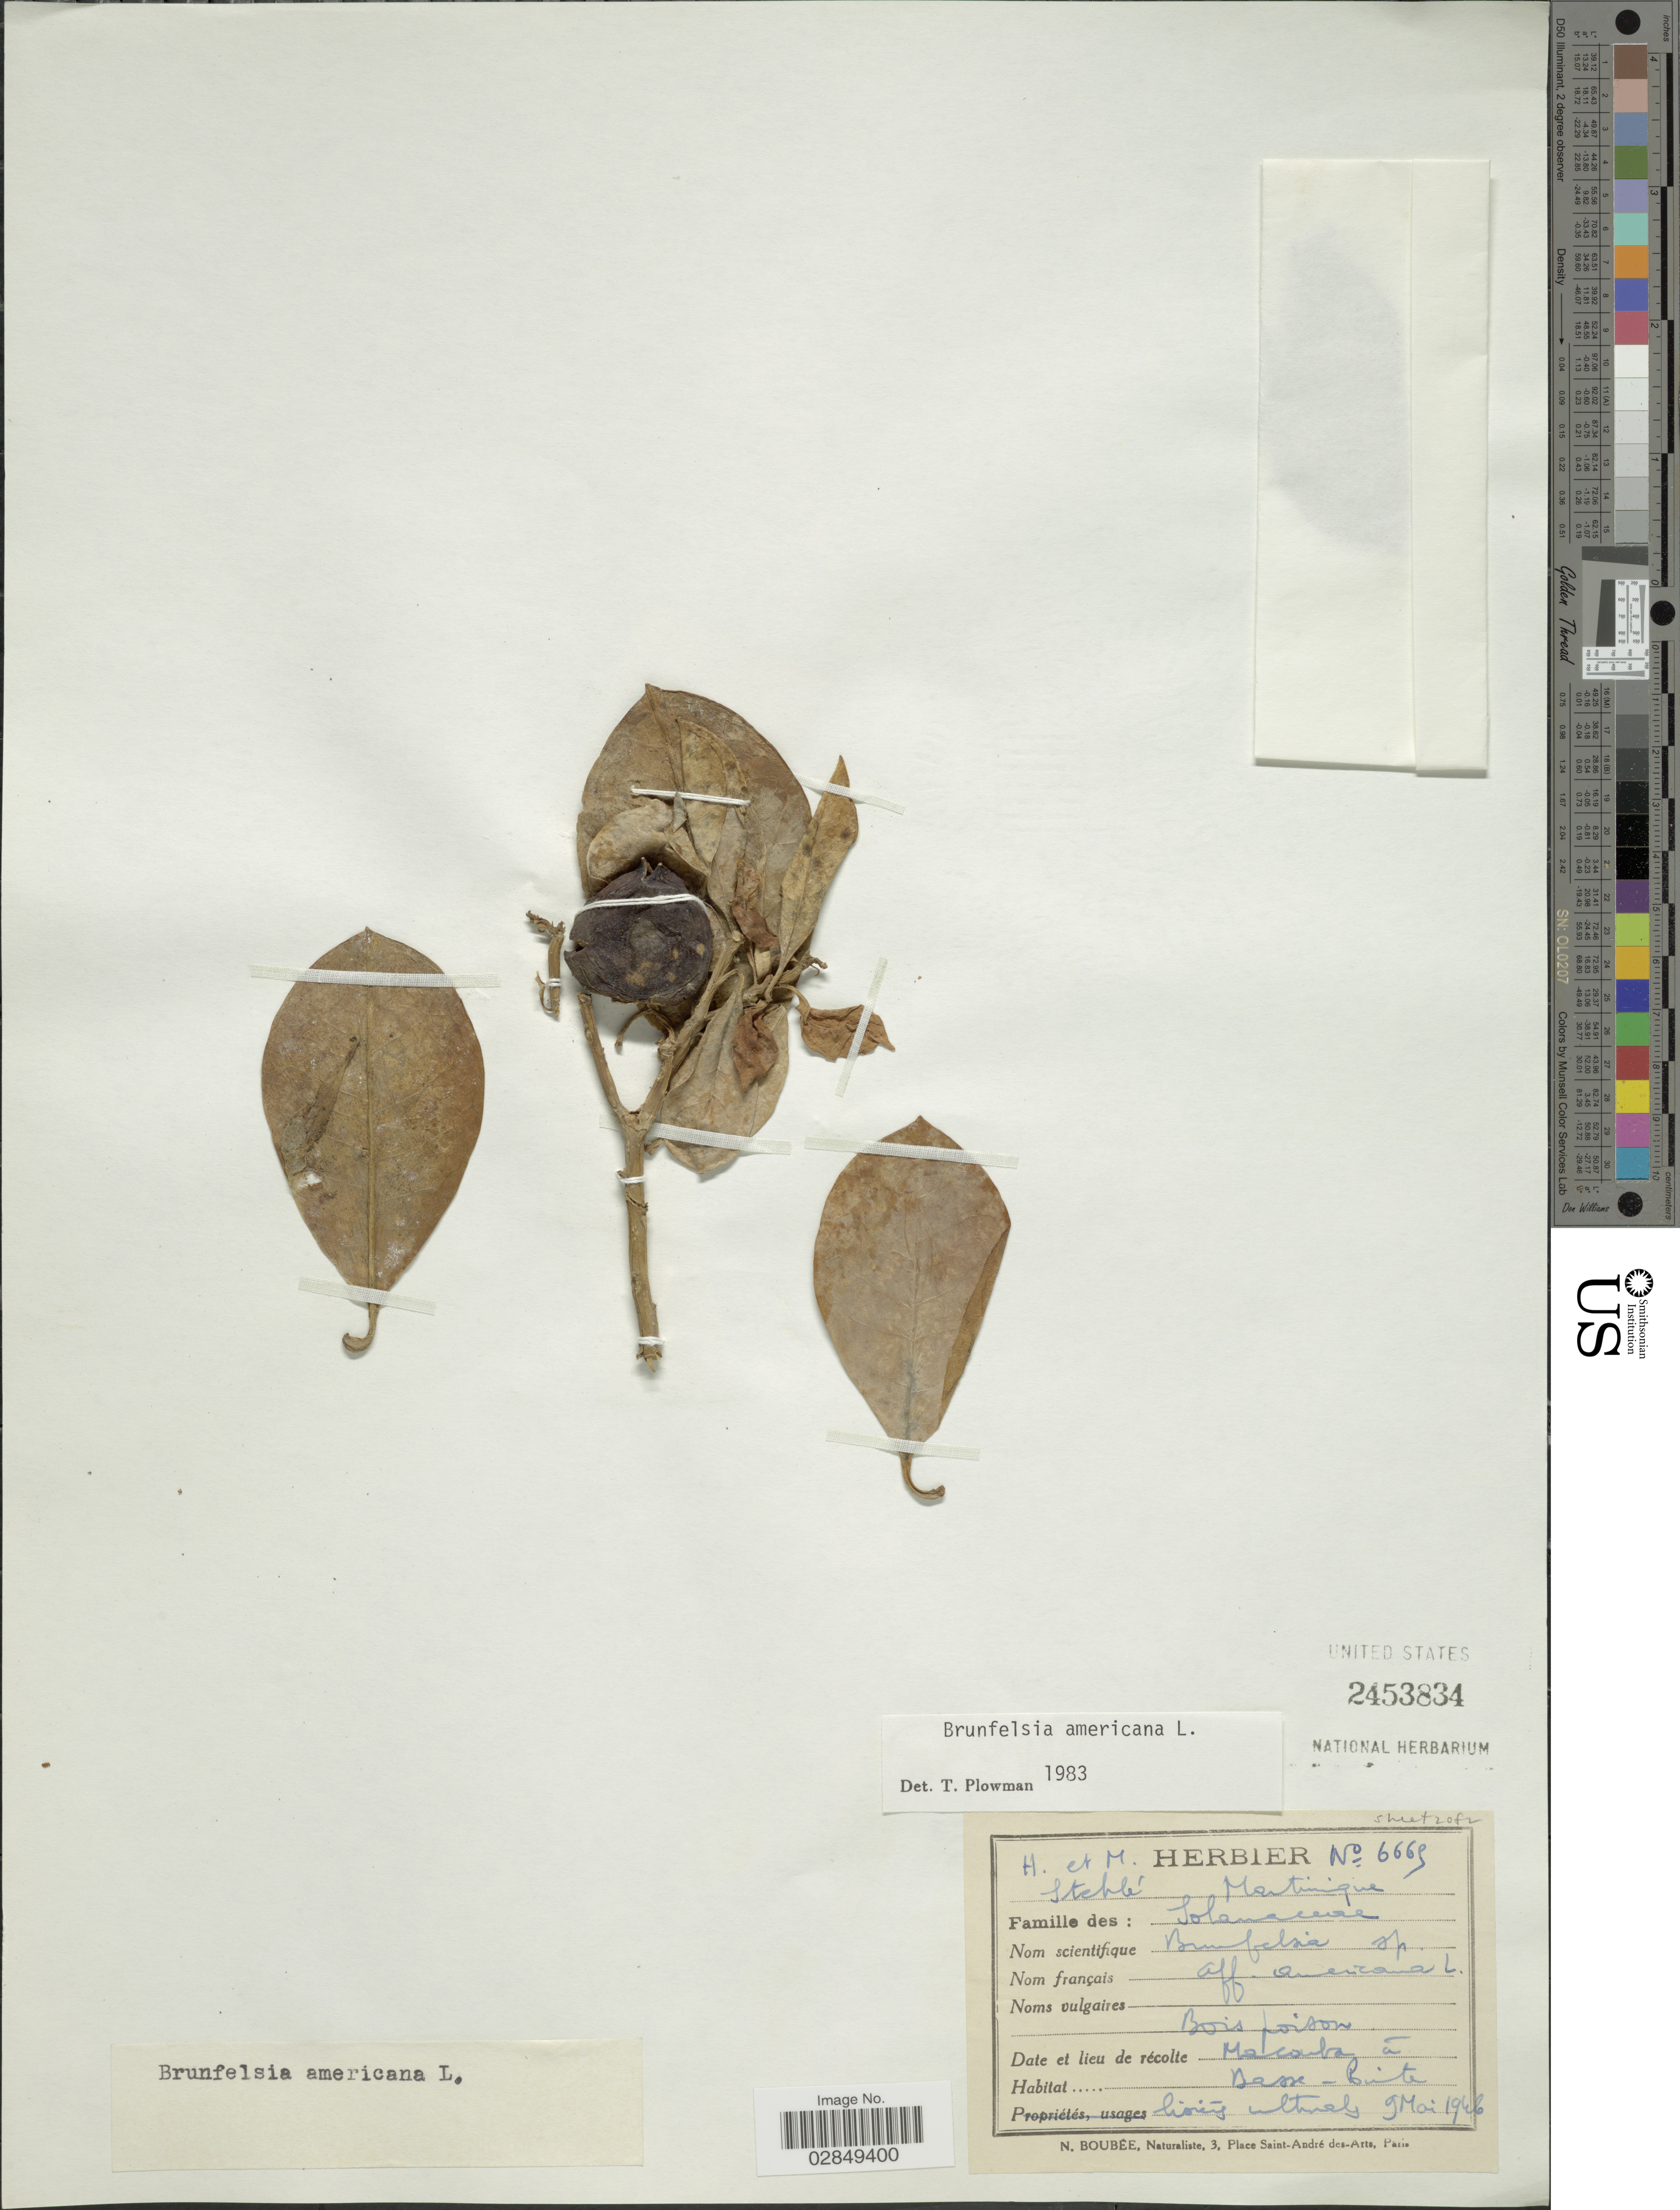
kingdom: Plantae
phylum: Tracheophyta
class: Magnoliopsida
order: Solanales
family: Solanaceae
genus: Brunfelsia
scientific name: Brunfelsia americana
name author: L.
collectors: H. Stehlé & M. Stehlé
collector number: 6665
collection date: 1946-05-09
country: Martinique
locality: Macouba á Basse-Pointe.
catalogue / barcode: US 2453834